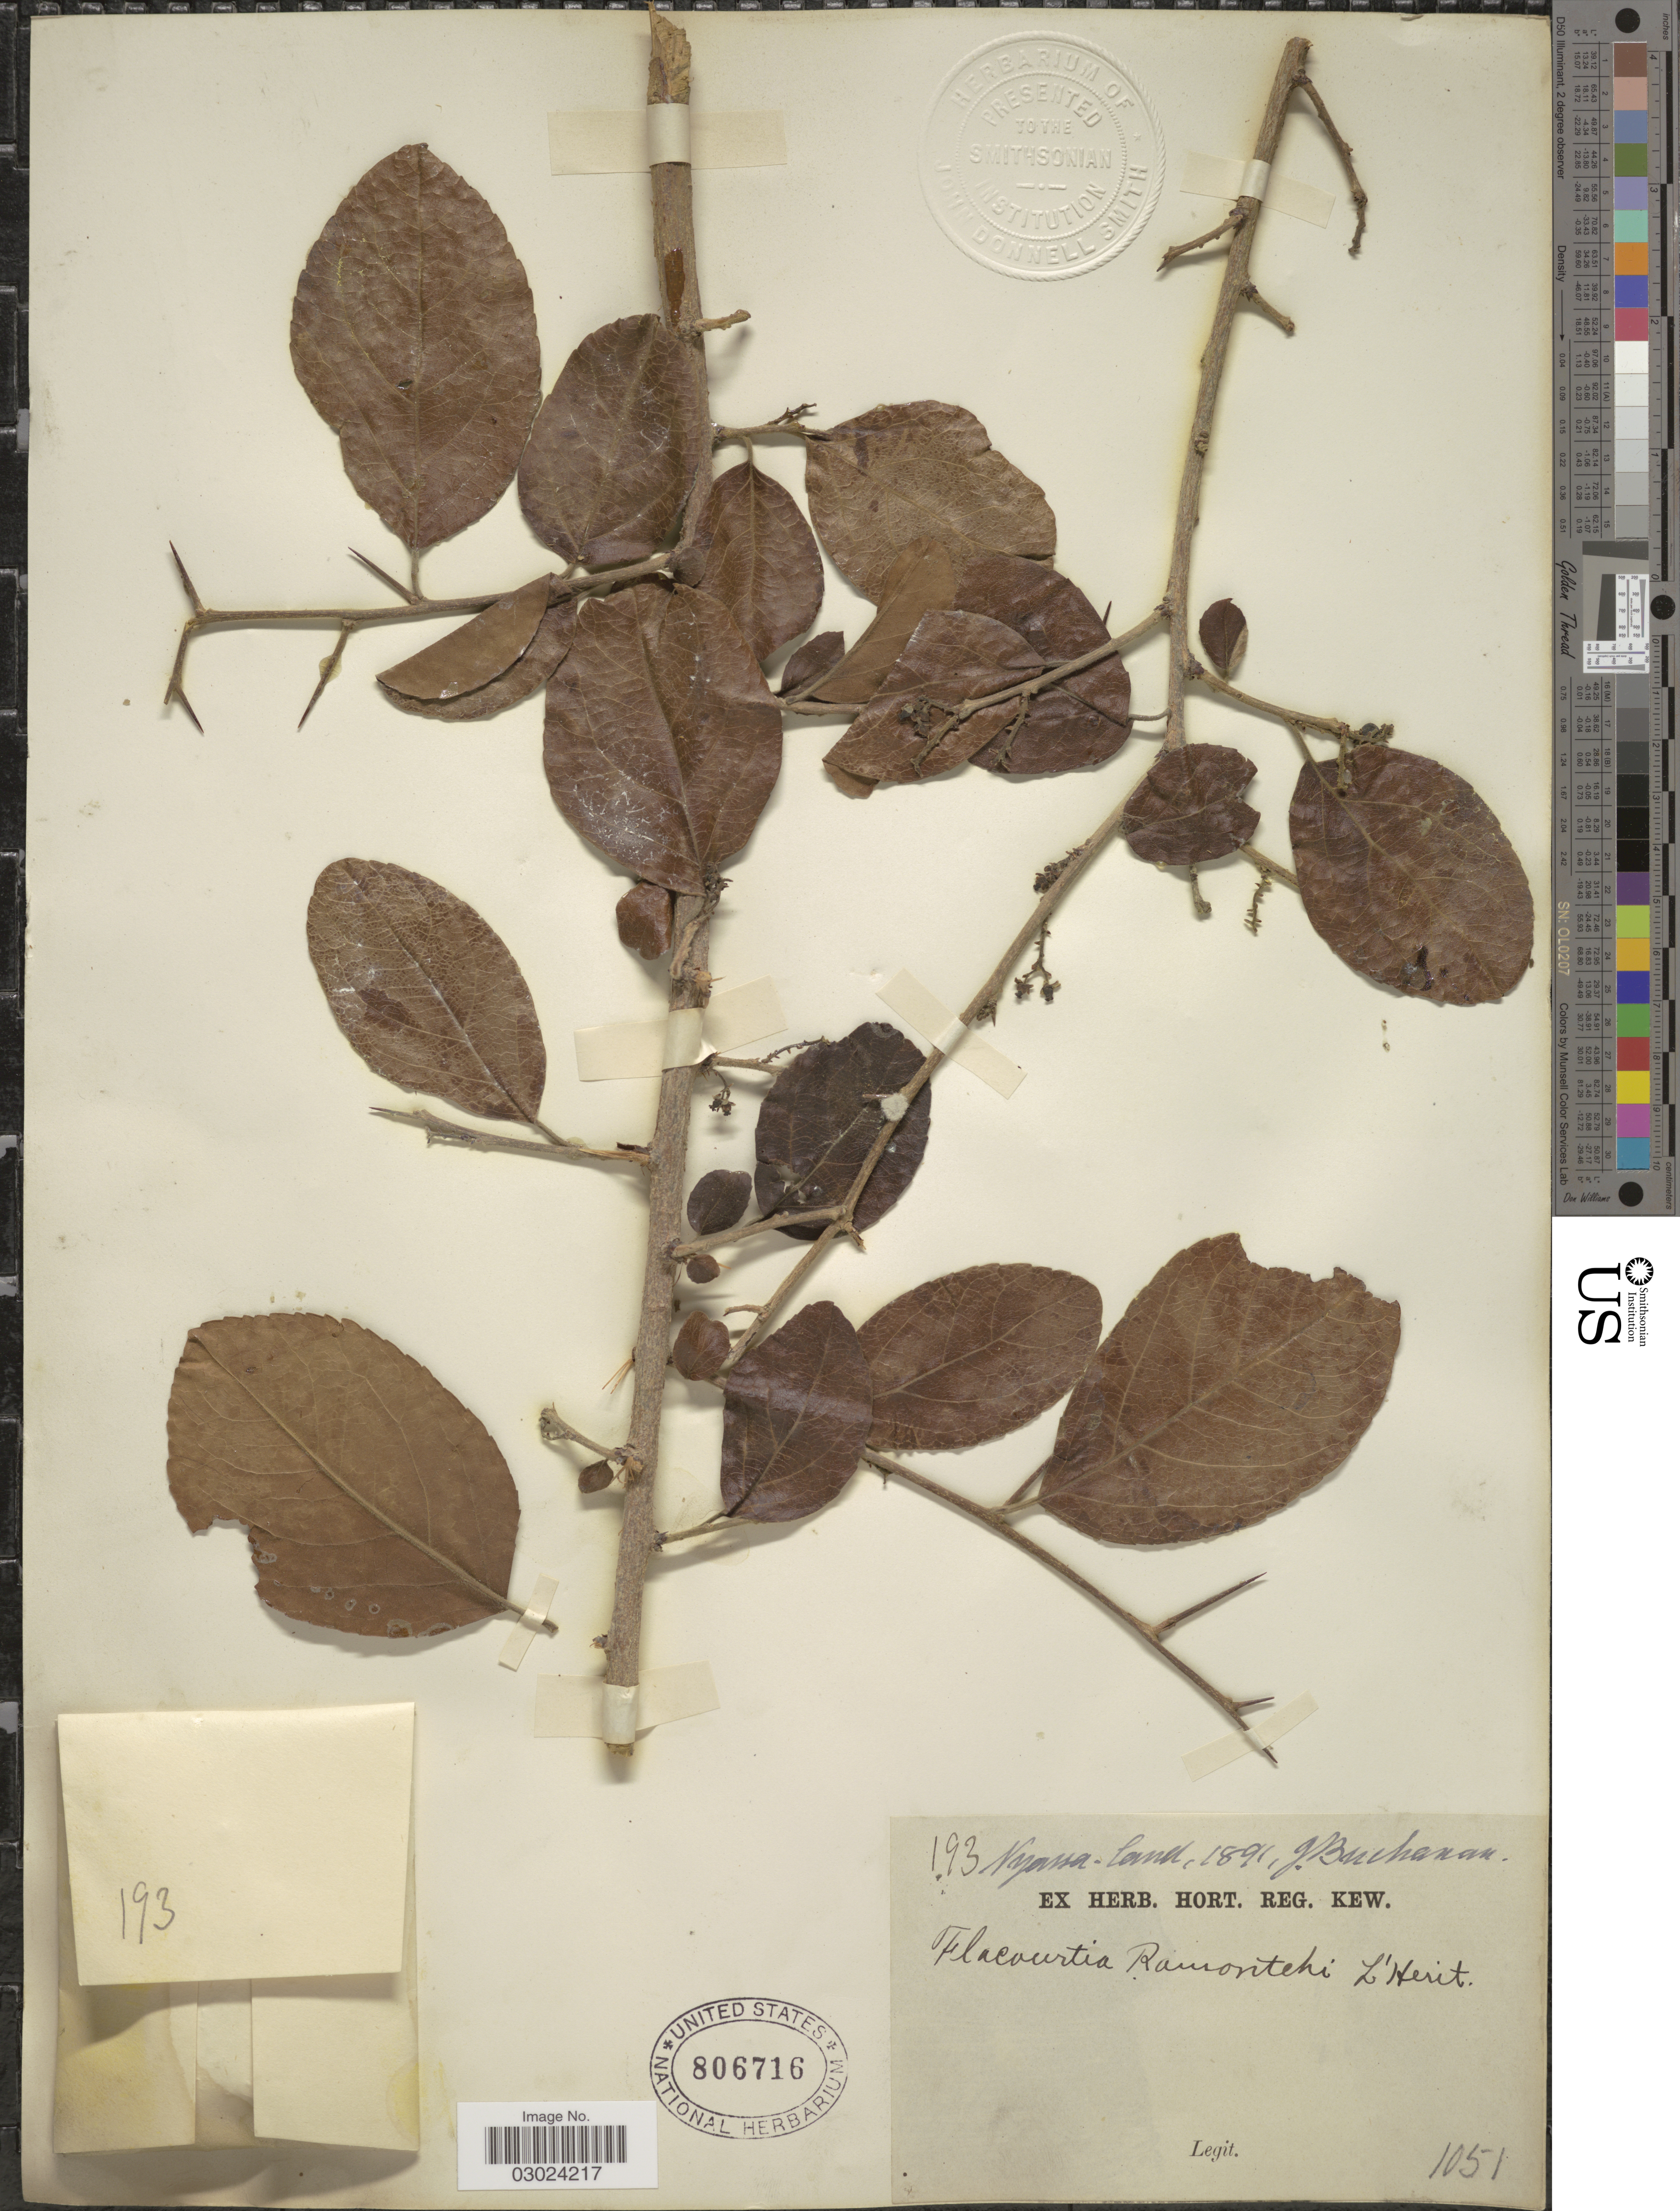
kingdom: Plantae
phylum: Tracheophyta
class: Magnoliopsida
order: Malpighiales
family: Salicaceae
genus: Flacourtia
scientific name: Flacourtia ramontchi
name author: L'Hér.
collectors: J. Buchanan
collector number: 193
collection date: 1891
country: Malawi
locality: Nyasa-land.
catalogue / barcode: US 806716